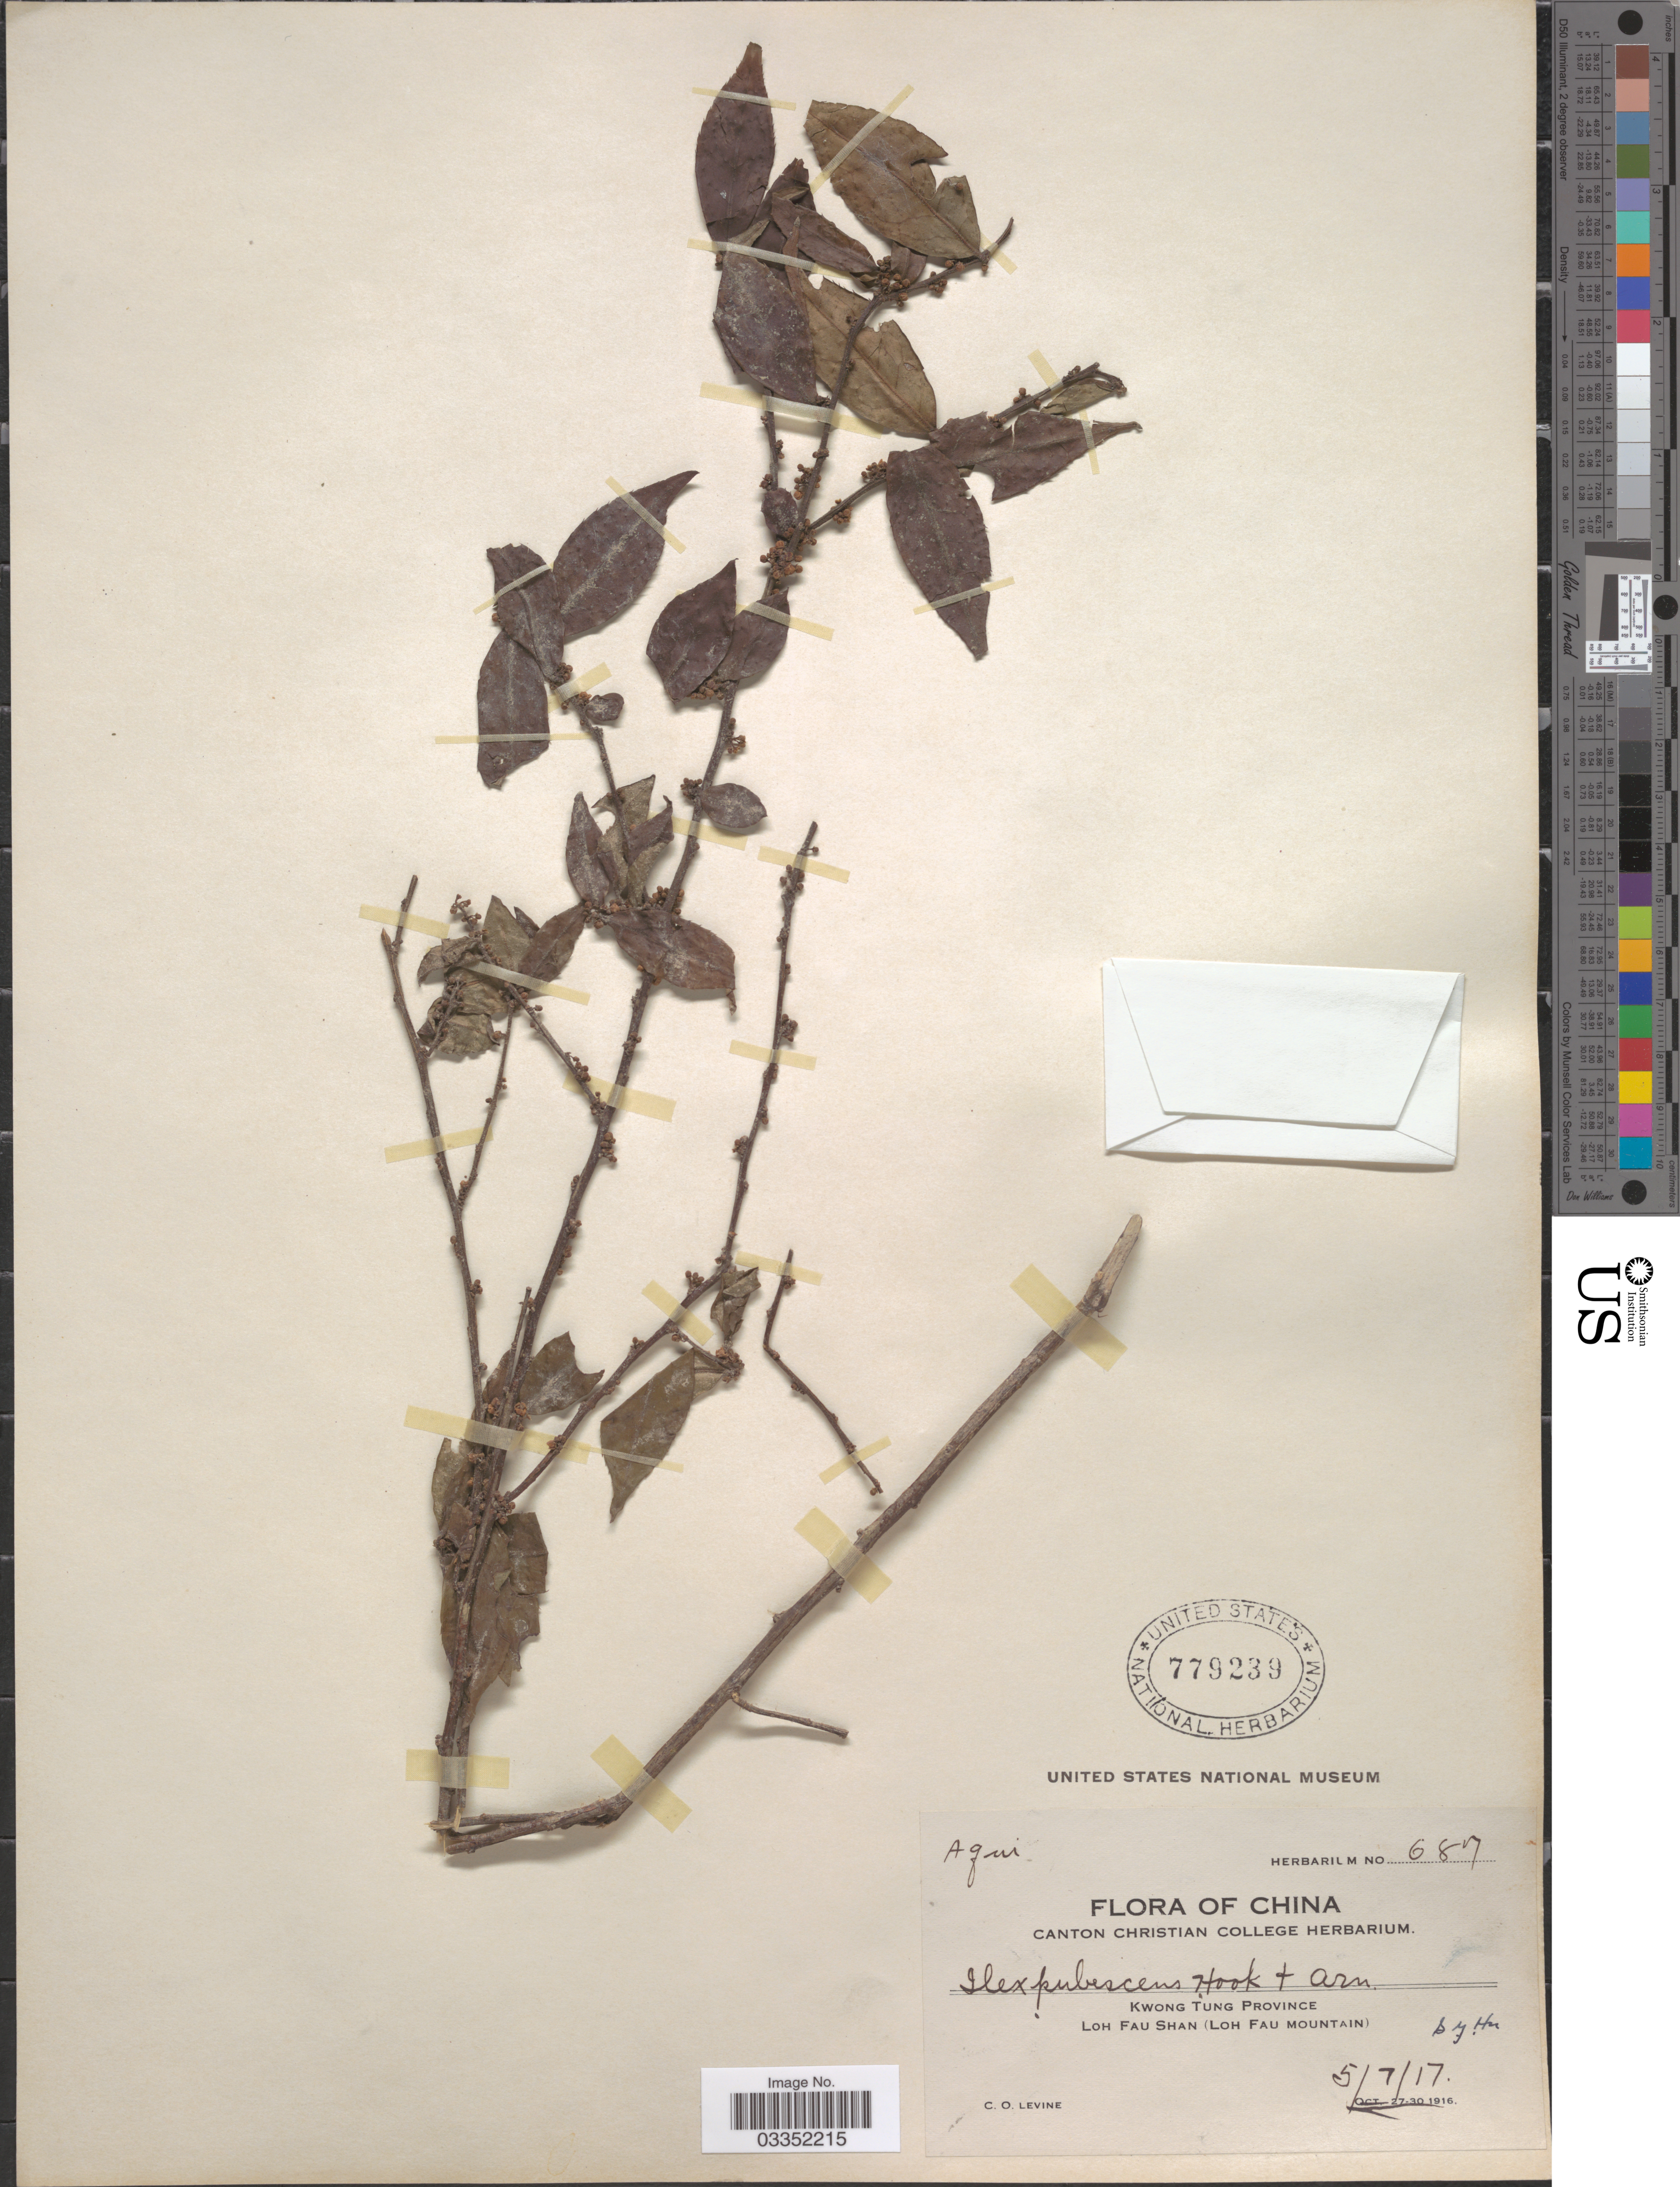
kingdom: Plantae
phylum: Tracheophyta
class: Magnoliopsida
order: Aquifoliales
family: Aquifoliaceae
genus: Ilex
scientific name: Ilex pubescens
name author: Hook. & Arn.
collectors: C. O. Levine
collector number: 687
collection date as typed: Transcribed d/m/y: 5/7/17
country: China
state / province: Guangdong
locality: Kwong Tung Province, Loh Fau Shan (Loh Fau Mountain).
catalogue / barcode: US 779239